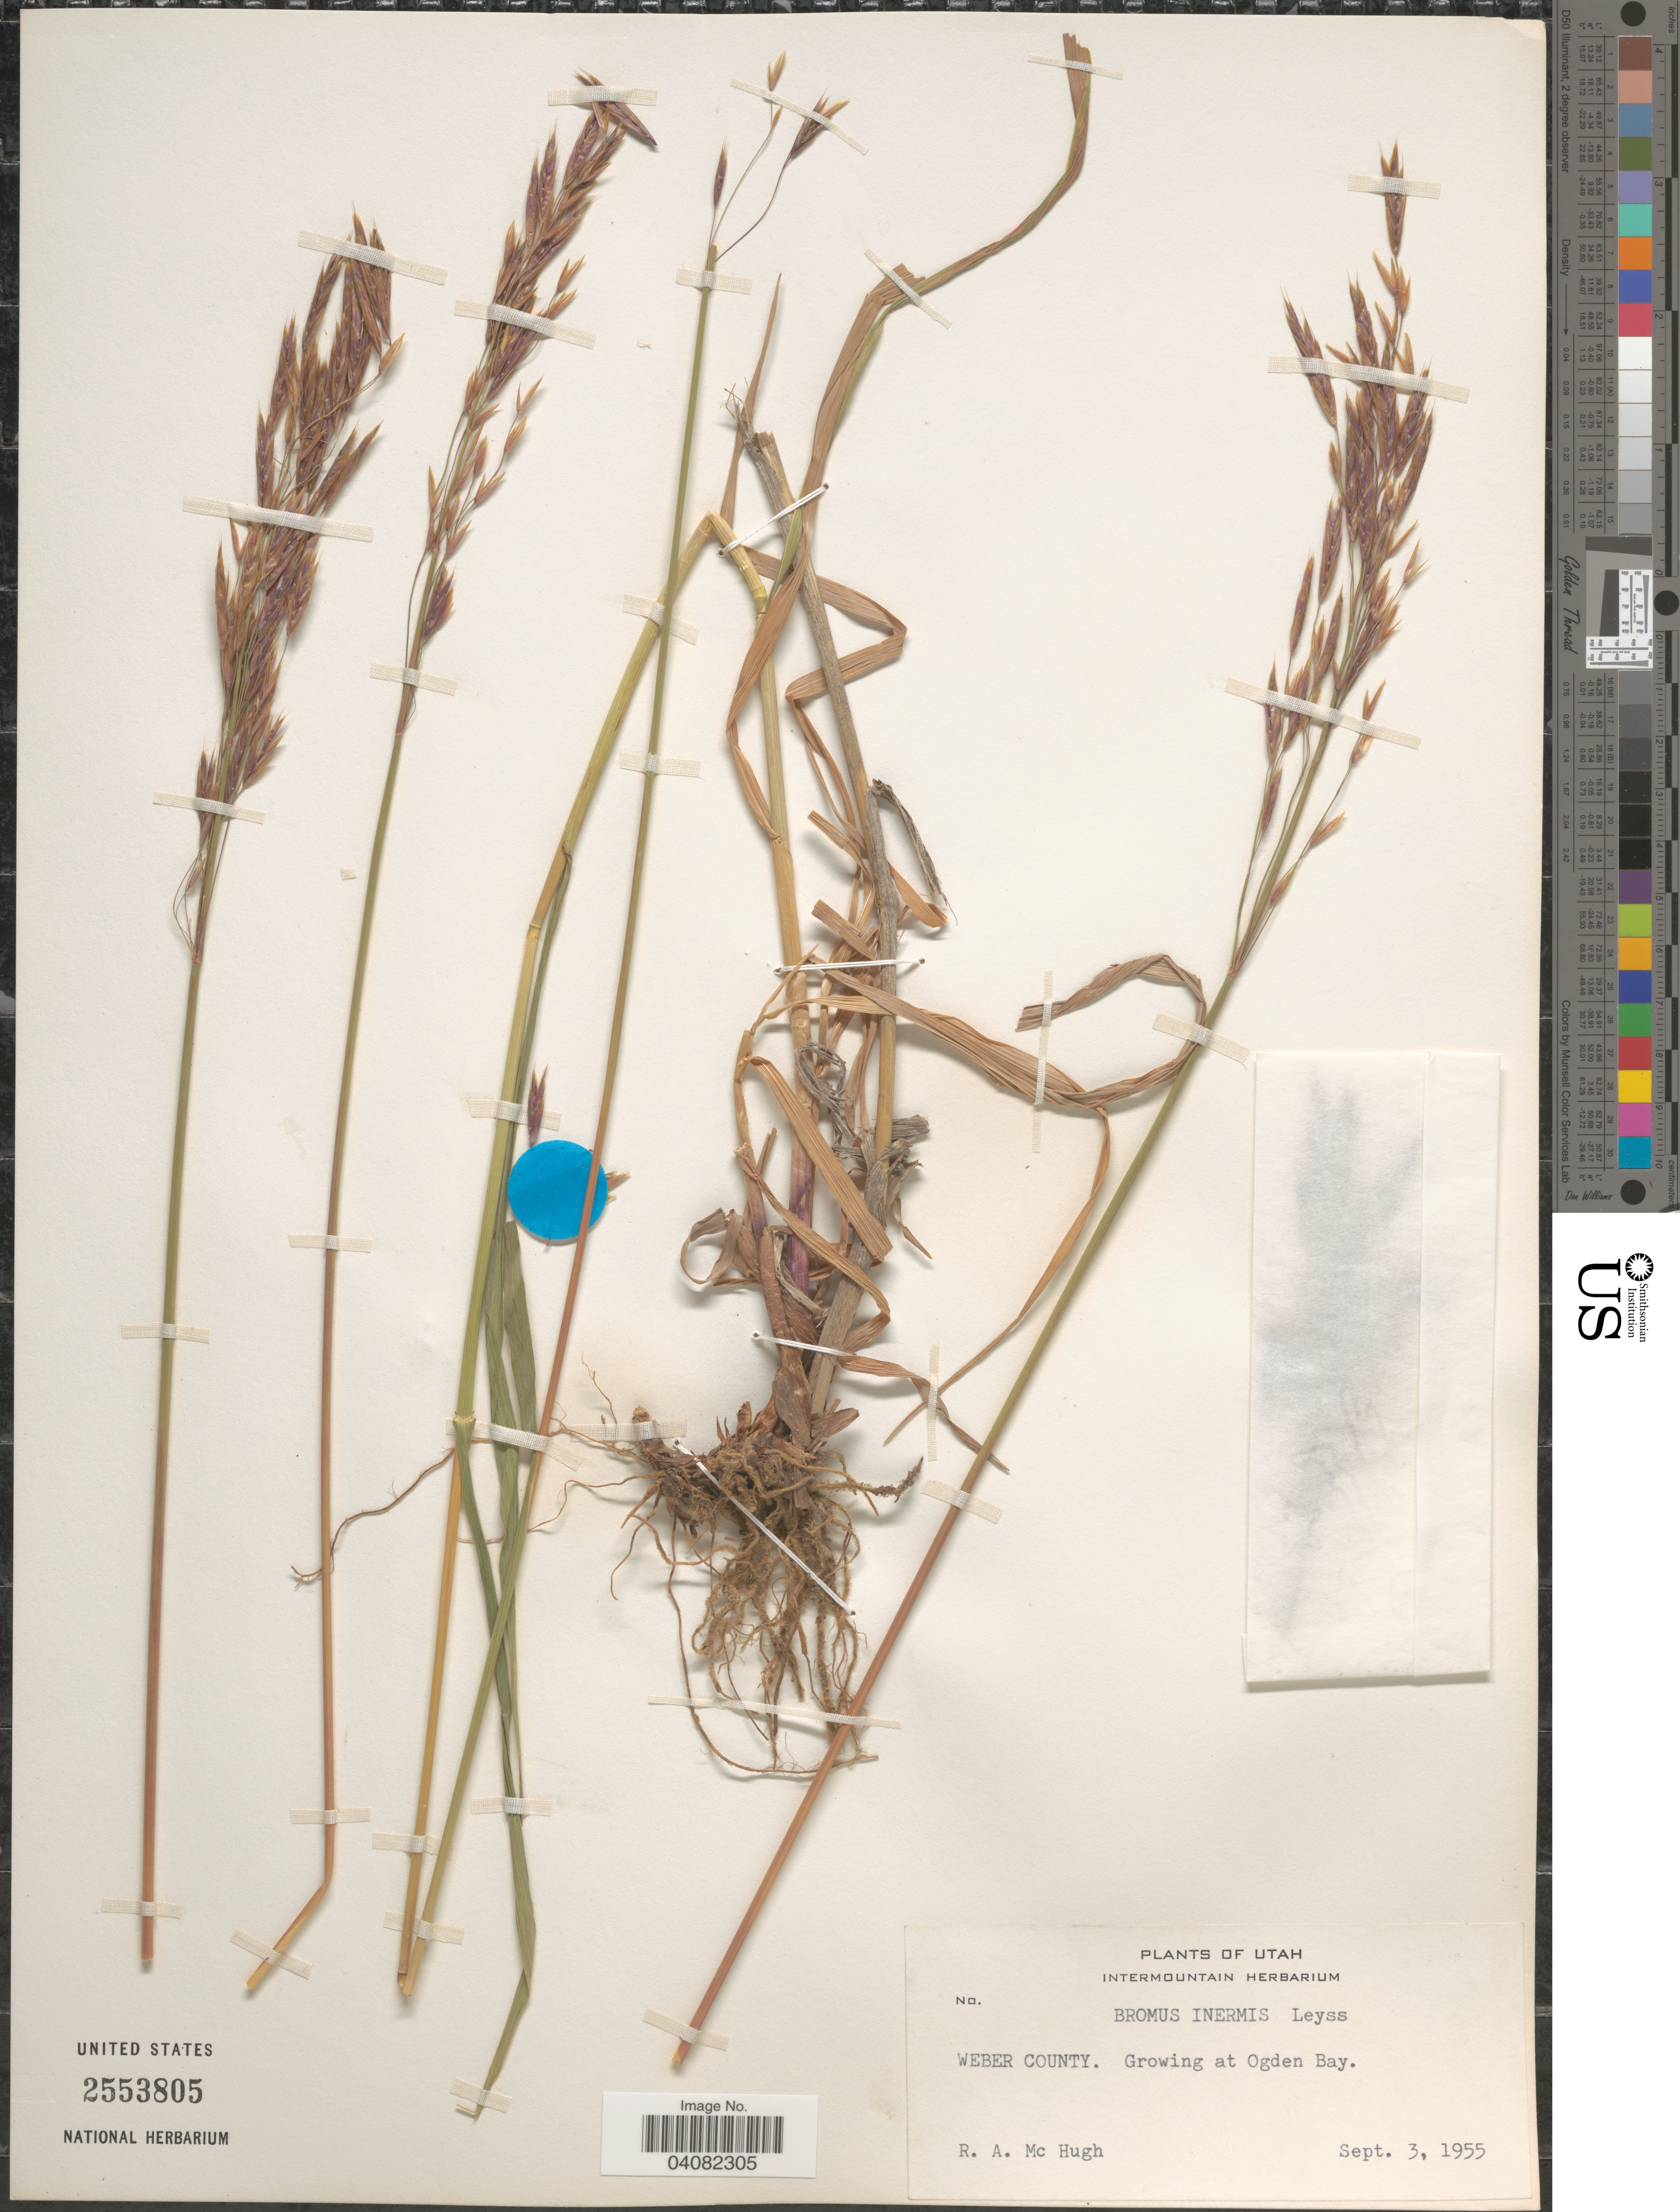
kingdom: Plantae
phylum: Tracheophyta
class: Liliopsida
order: Poales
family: Poaceae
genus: Bromus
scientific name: Bromus inermis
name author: Leyss.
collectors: R. McHugh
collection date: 1955-09-03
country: United States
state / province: Utah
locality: Weber County. At Ogden Bay.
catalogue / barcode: US 2553805